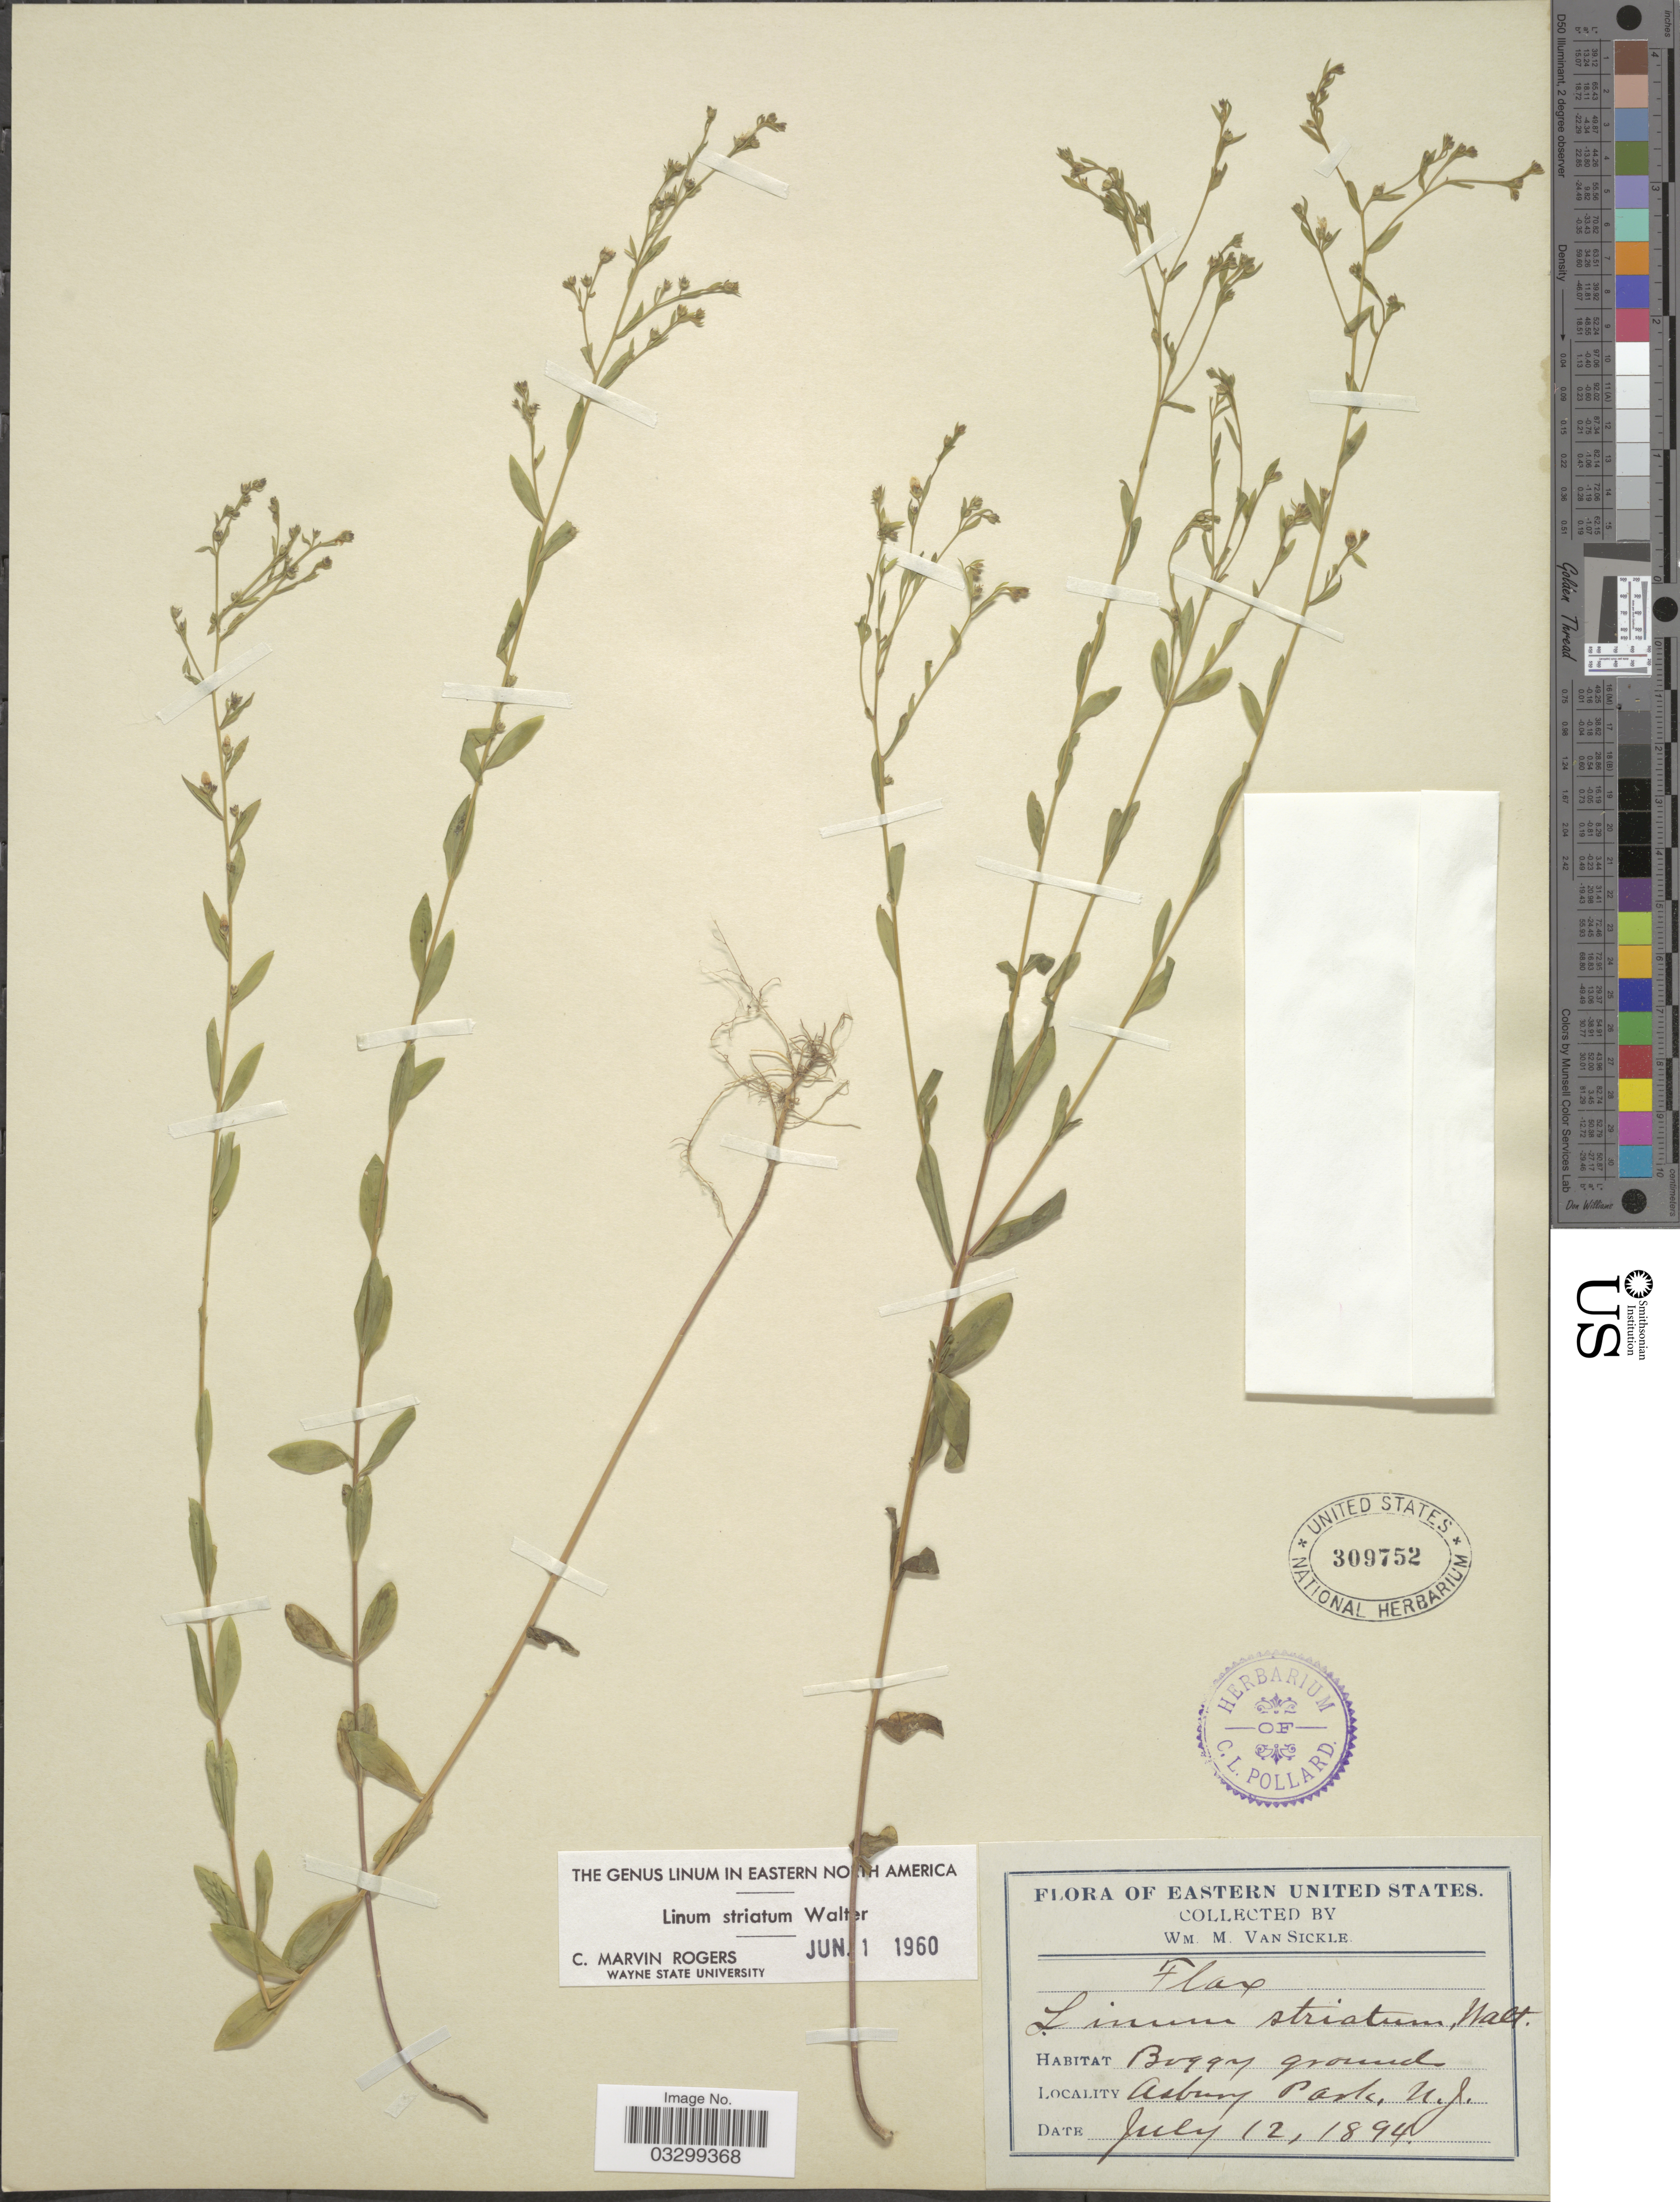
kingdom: Plantae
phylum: Tracheophyta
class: Magnoliopsida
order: Malpighiales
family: Linaceae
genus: Linum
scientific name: Linum striatum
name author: Walter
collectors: W. M. Van Sickle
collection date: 1894-07-12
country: United States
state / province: New Jersey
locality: Eastern United States. Asbury Park.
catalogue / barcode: US 309752